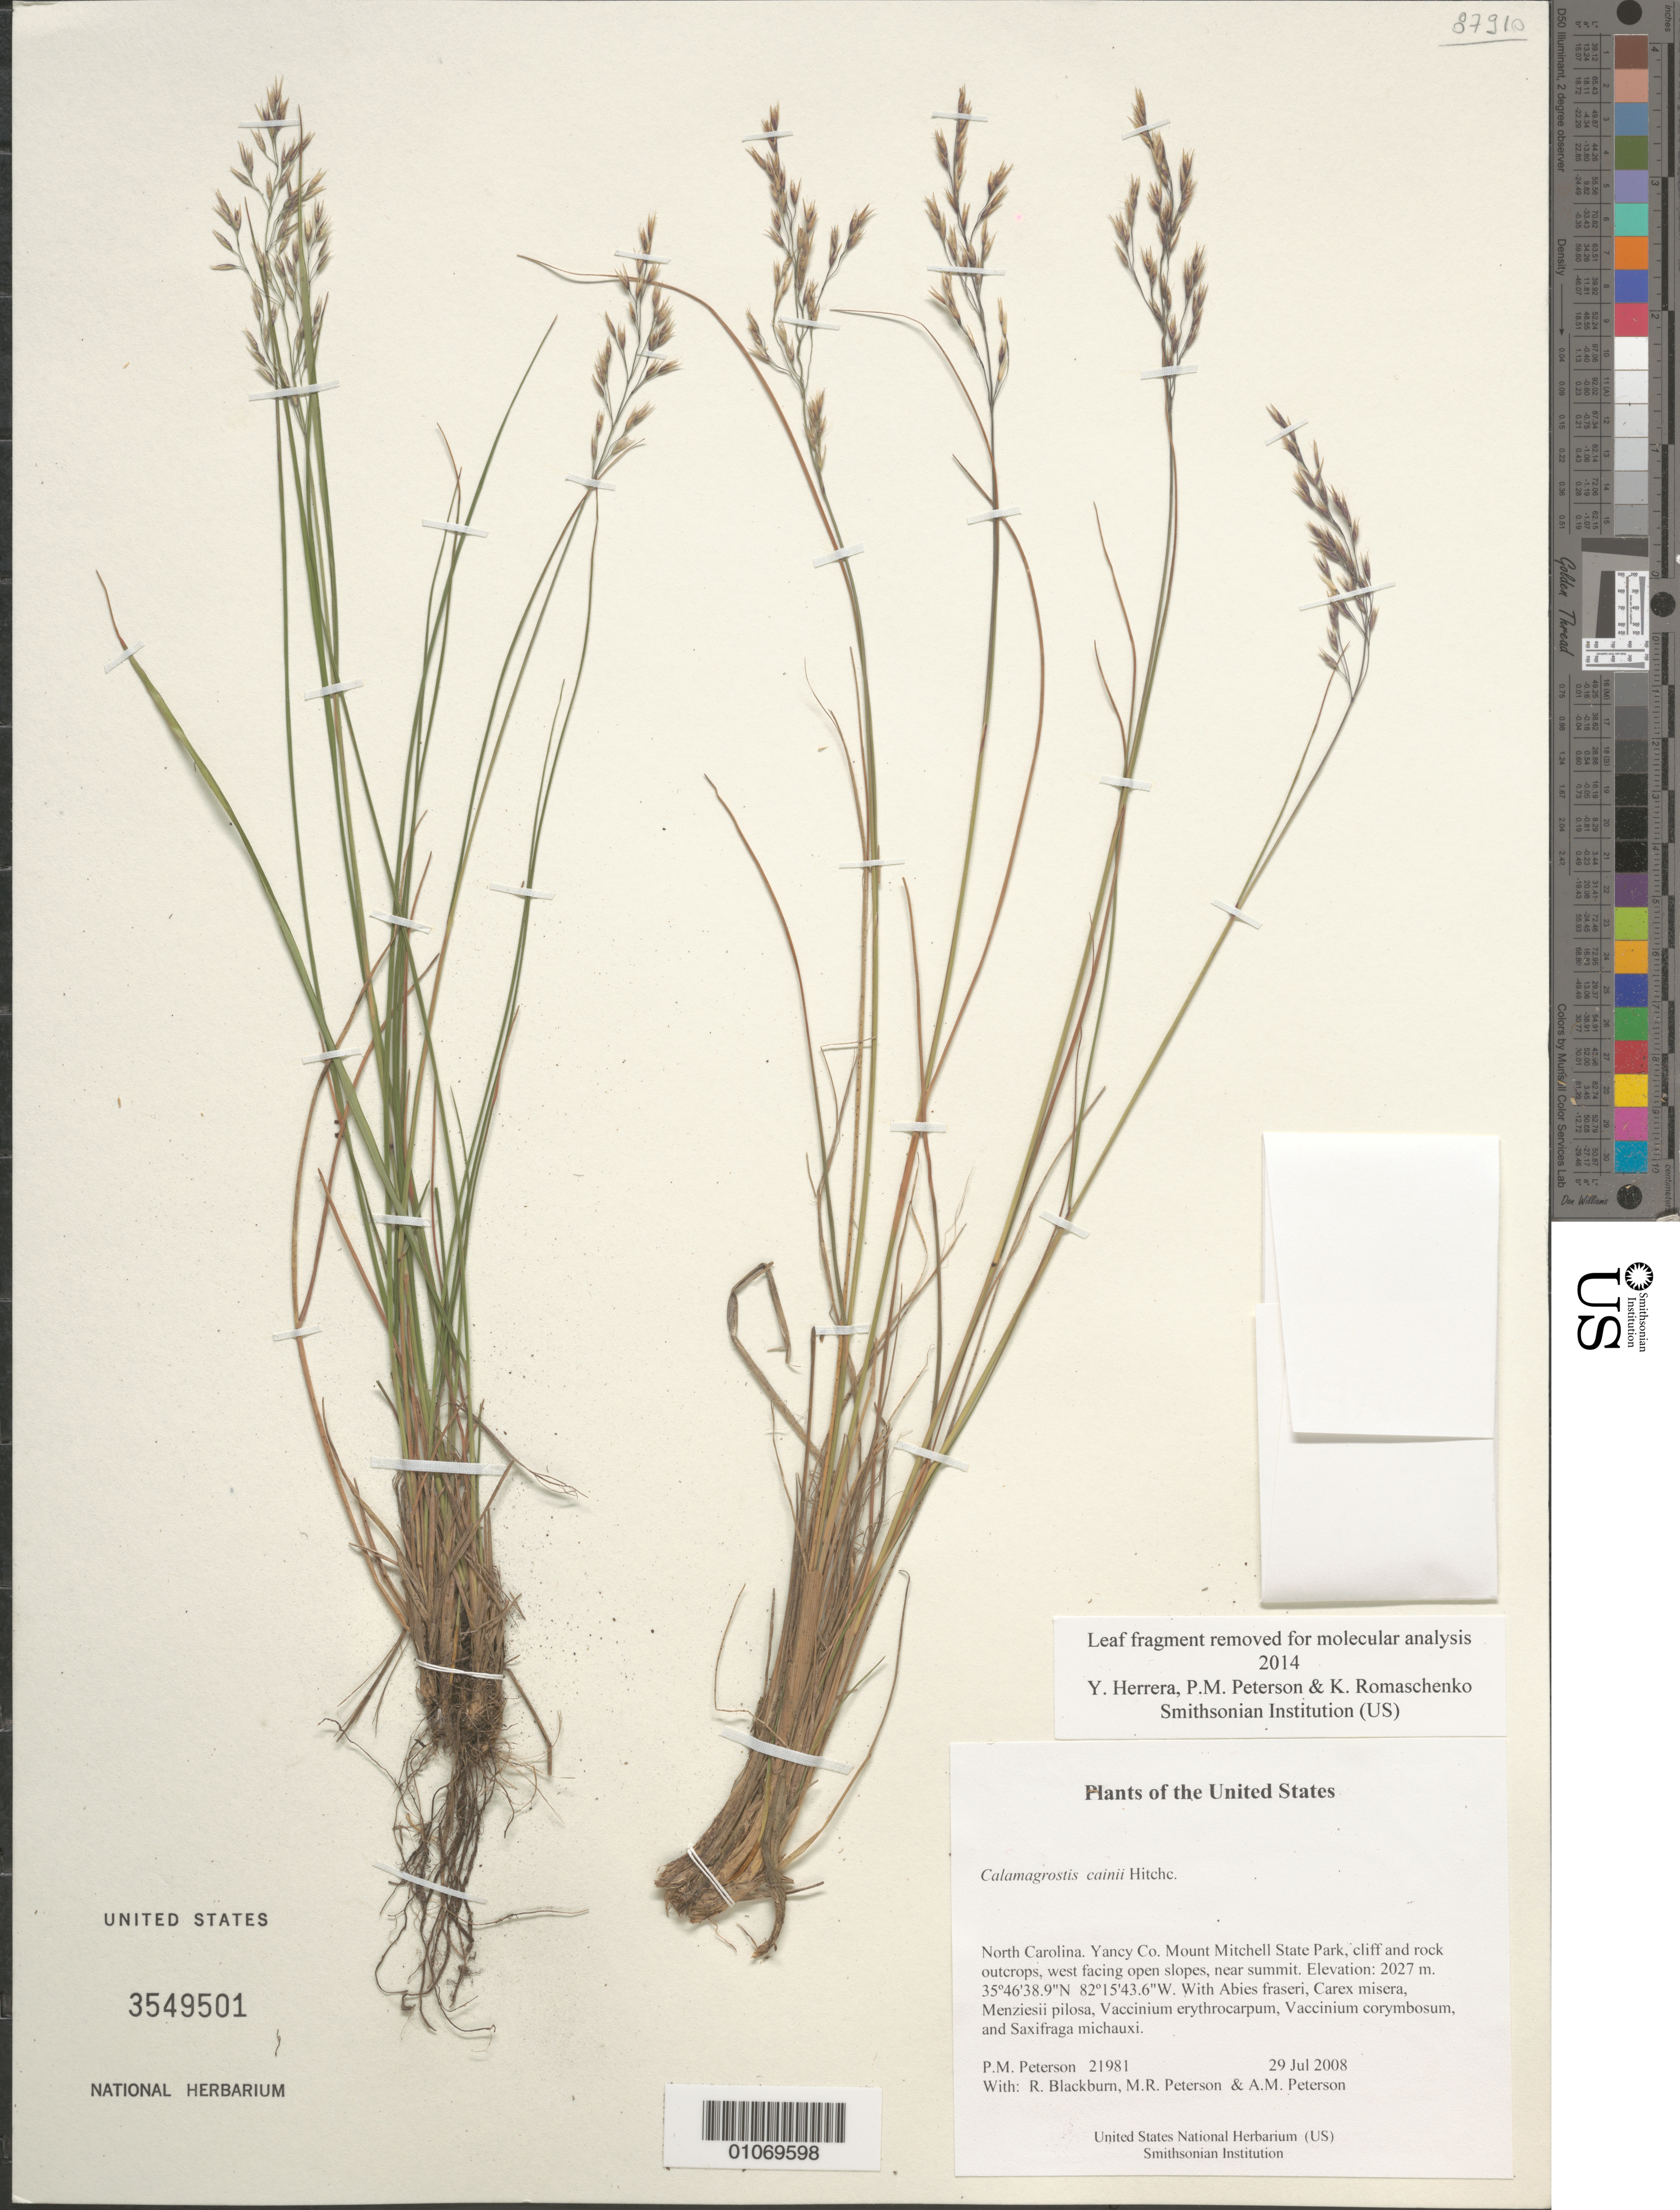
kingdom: Plantae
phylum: Tracheophyta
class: Liliopsida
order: Poales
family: Poaceae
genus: Calamagrostis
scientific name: Calamagrostis cainii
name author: Hitchc.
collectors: P. M. Peterson, R. Blackburn, M. Peterson & A. M. Peterson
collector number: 21981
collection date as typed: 29 Jul 2008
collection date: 2008-07-29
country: United States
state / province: North Carolina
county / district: Yancy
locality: Mount Mitchell State Park, cliff and rock outcrops, west facing open slopes, near summit.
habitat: With Abies fraseri, Carex misera, Menziesii pilosa, Vaccinium erythrocarpum, Vaccinium corymbosum, and Saxifraga michauxi.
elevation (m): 2027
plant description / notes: Tissue sample 21981.50 depleted before it could be imported into EMu (4 Jun 2018). No Biorepository ID was ever assigned.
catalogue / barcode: US 3549501